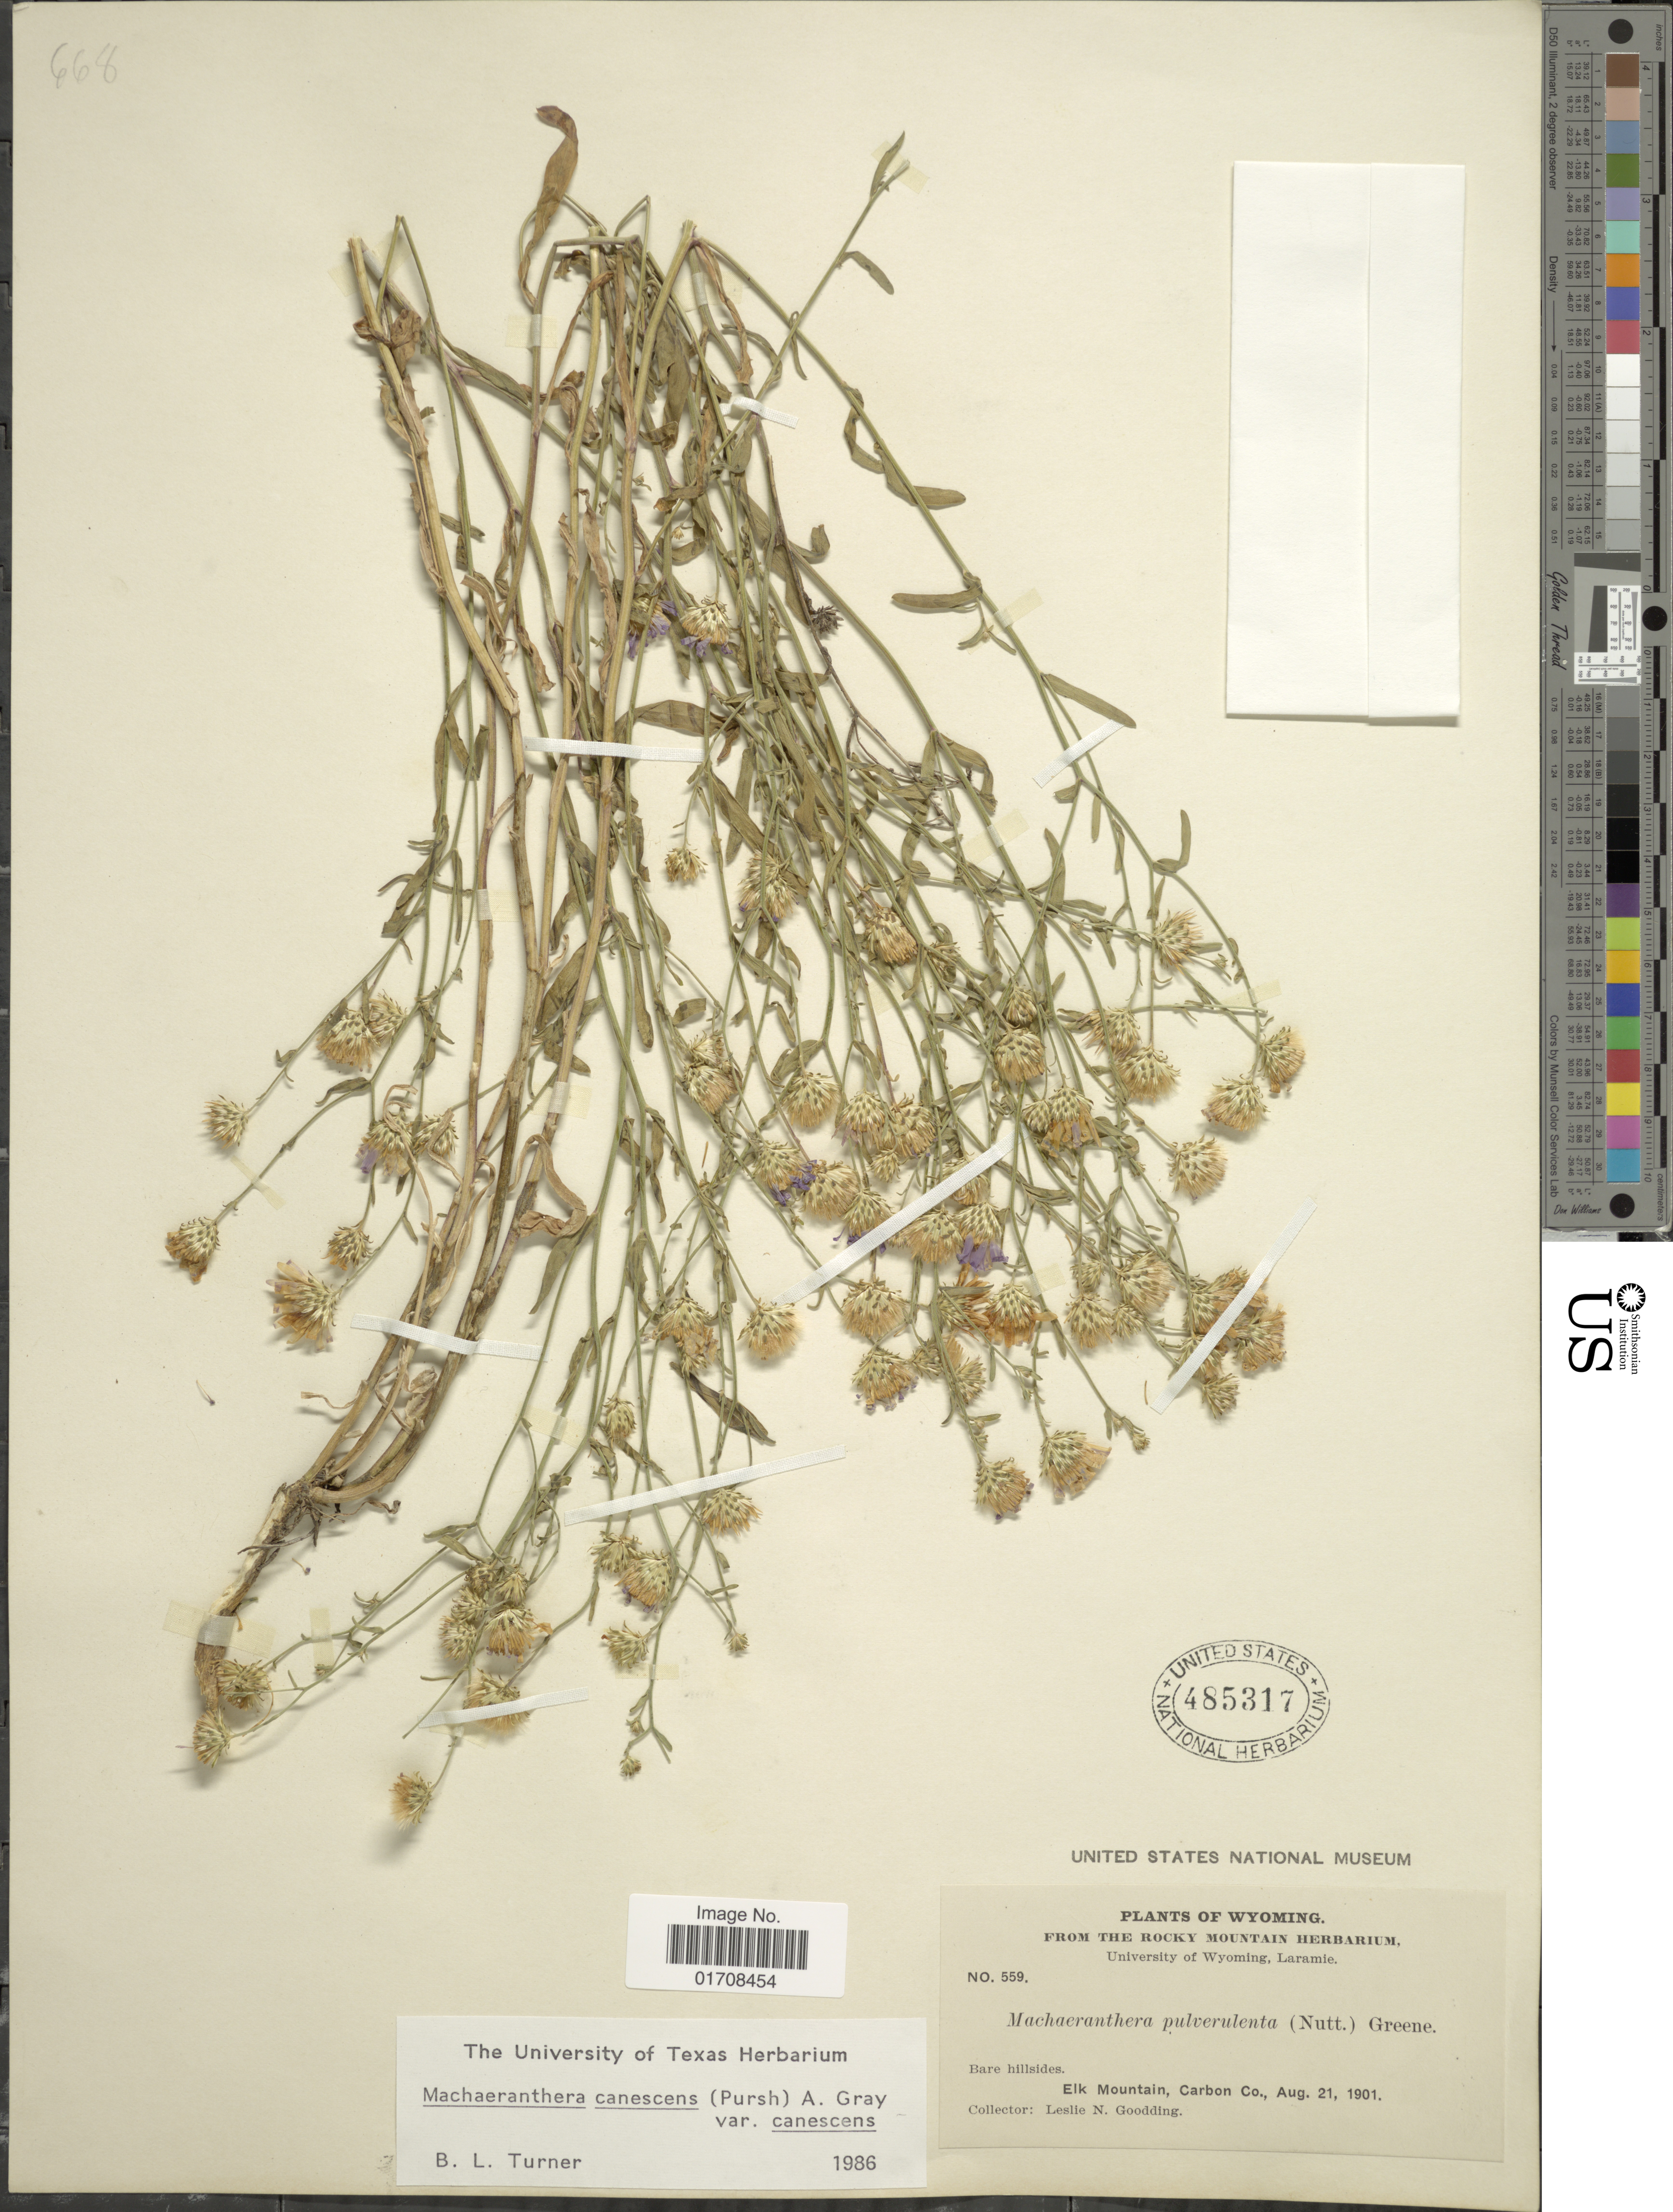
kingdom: Plantae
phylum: Tracheophyta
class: Magnoliopsida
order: Asterales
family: Asteraceae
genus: Machaeranthera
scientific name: Machaeranthera canescens var. canescens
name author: (Pursh) A. Gray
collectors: L. N. Goodding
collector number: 559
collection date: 1901-08-21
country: United States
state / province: Wyoming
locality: Elk Mountain, Carbon Co.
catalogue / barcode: US 485317